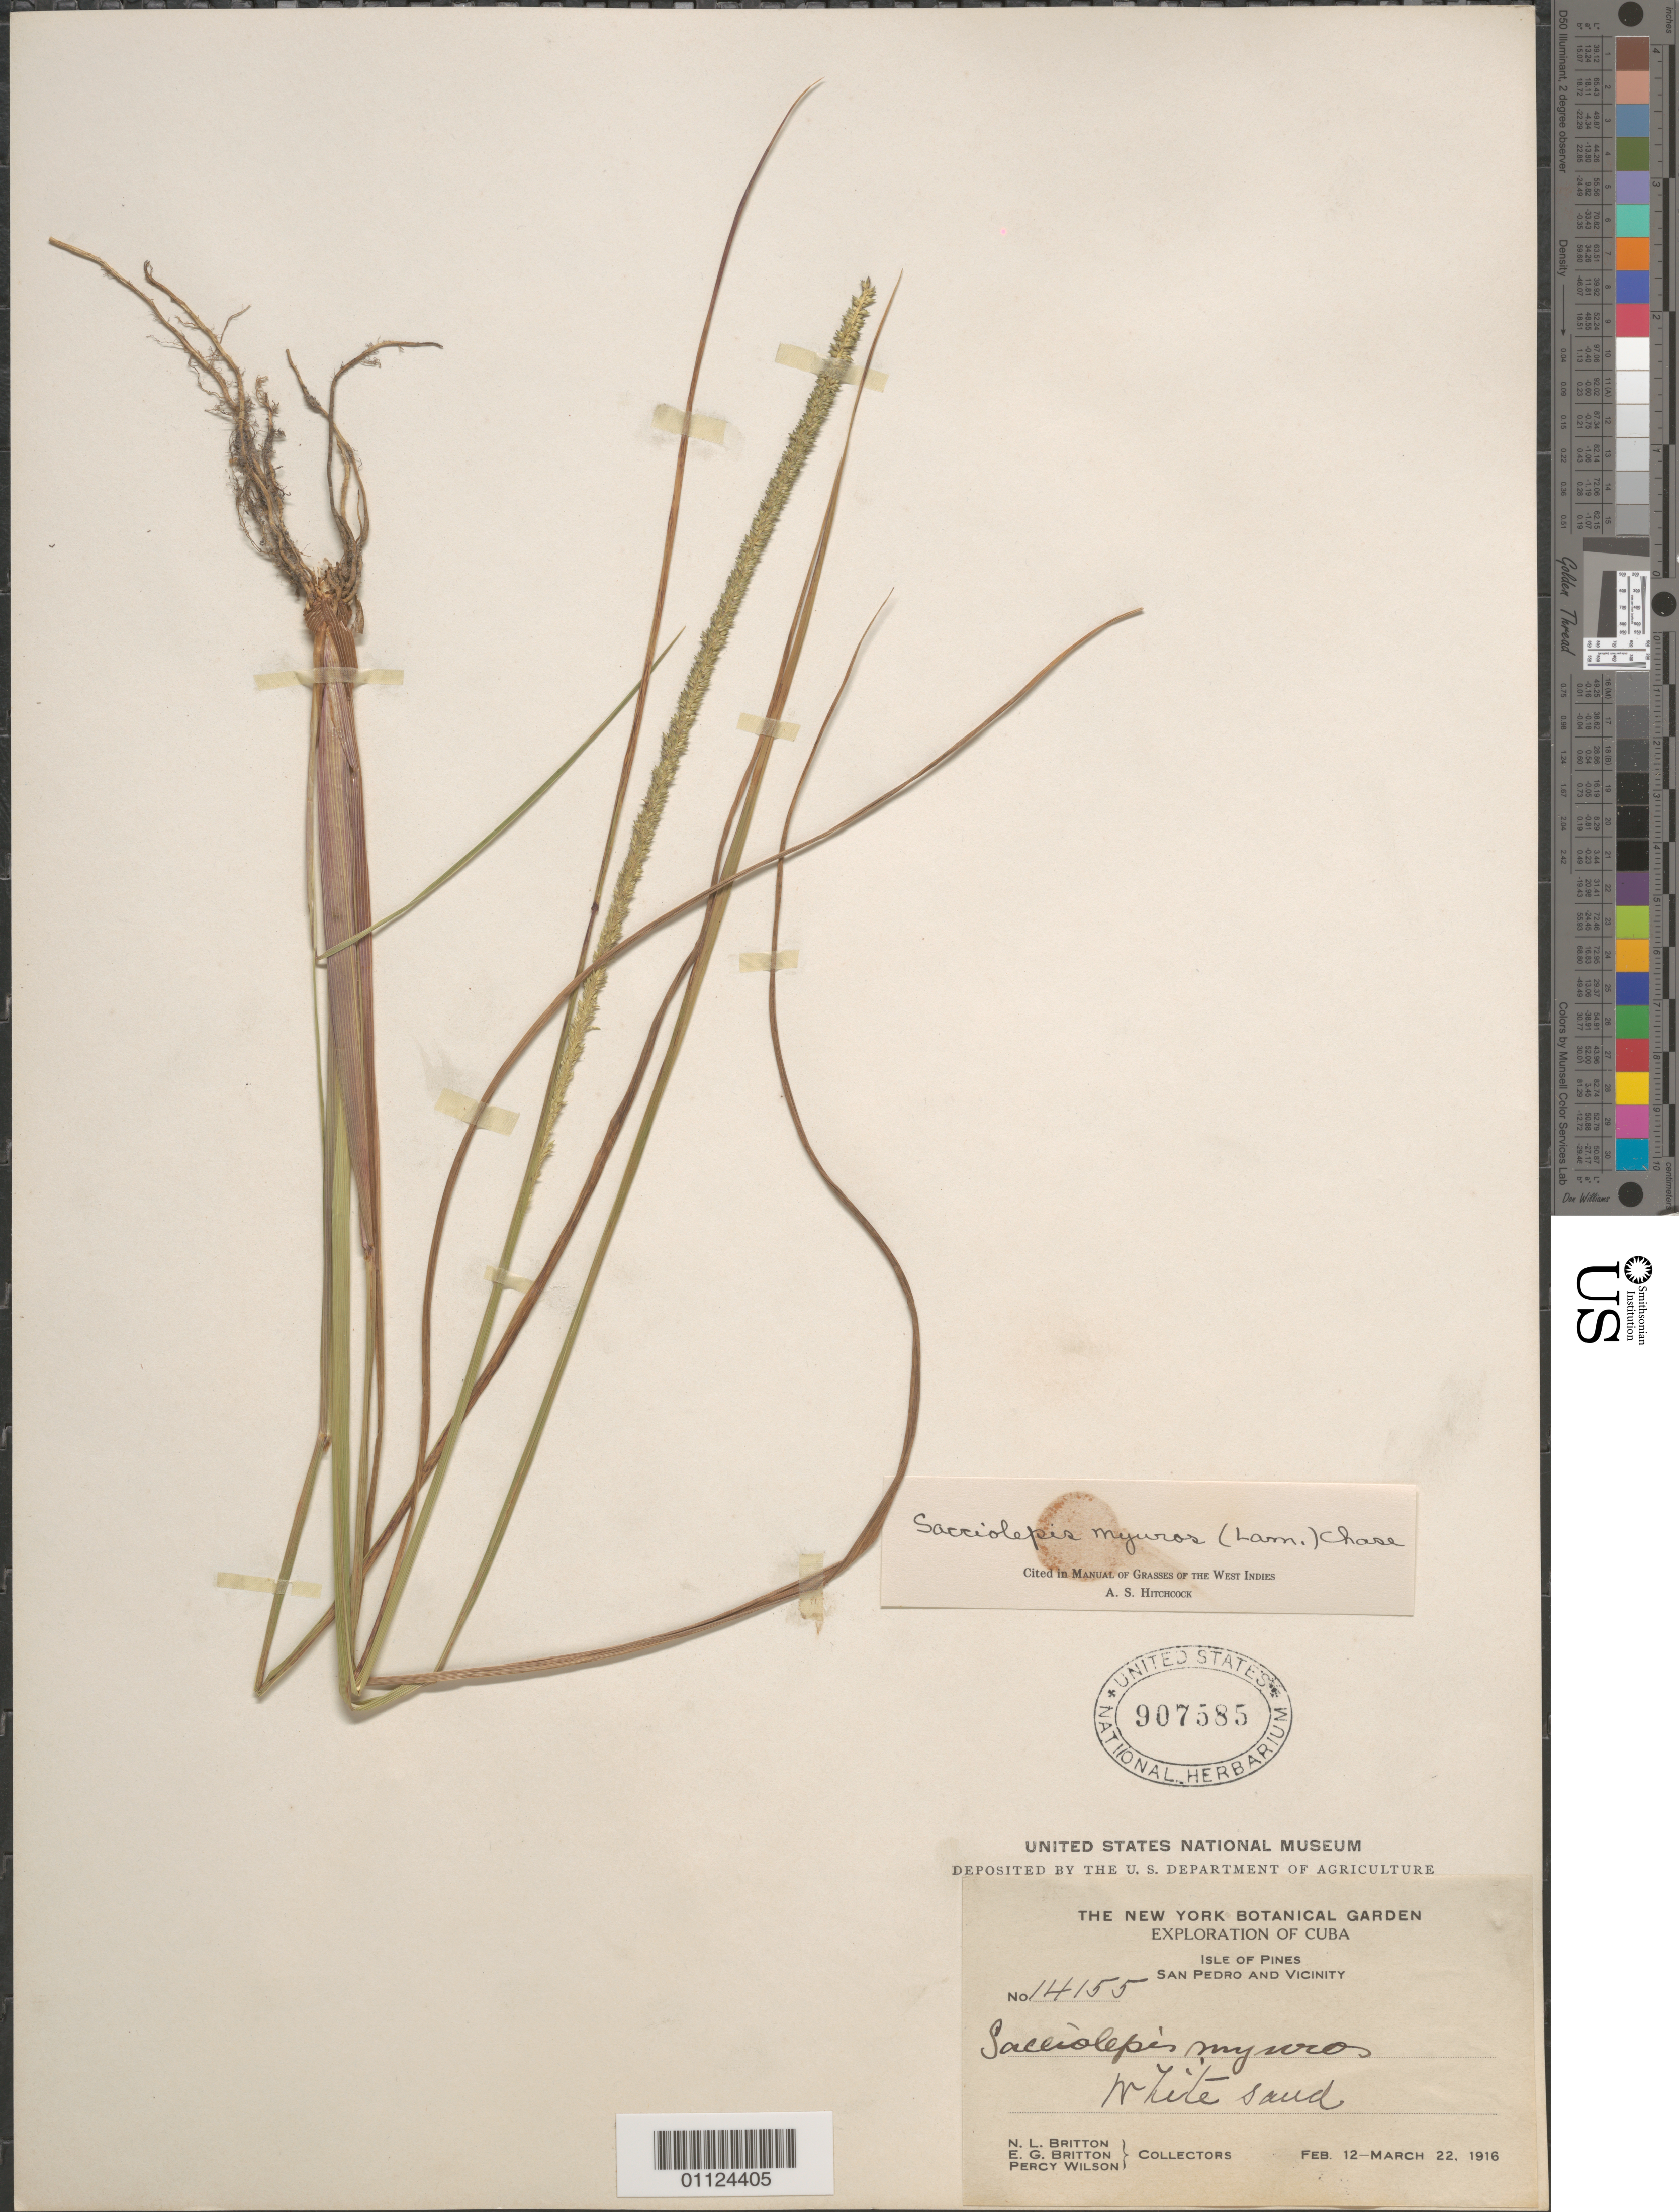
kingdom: Plantae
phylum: Tracheophyta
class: Liliopsida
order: Poales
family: Poaceae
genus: Sacciolepis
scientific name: Sacciolepis myuros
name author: (Lam.) Chase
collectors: N. Britton, E. G. Britton & P. Wilson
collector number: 14155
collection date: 1916-02-12/1916-03-22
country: Cuba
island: Isla de La Juventud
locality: San Pedro and vicinity.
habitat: White sand.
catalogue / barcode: US 907585